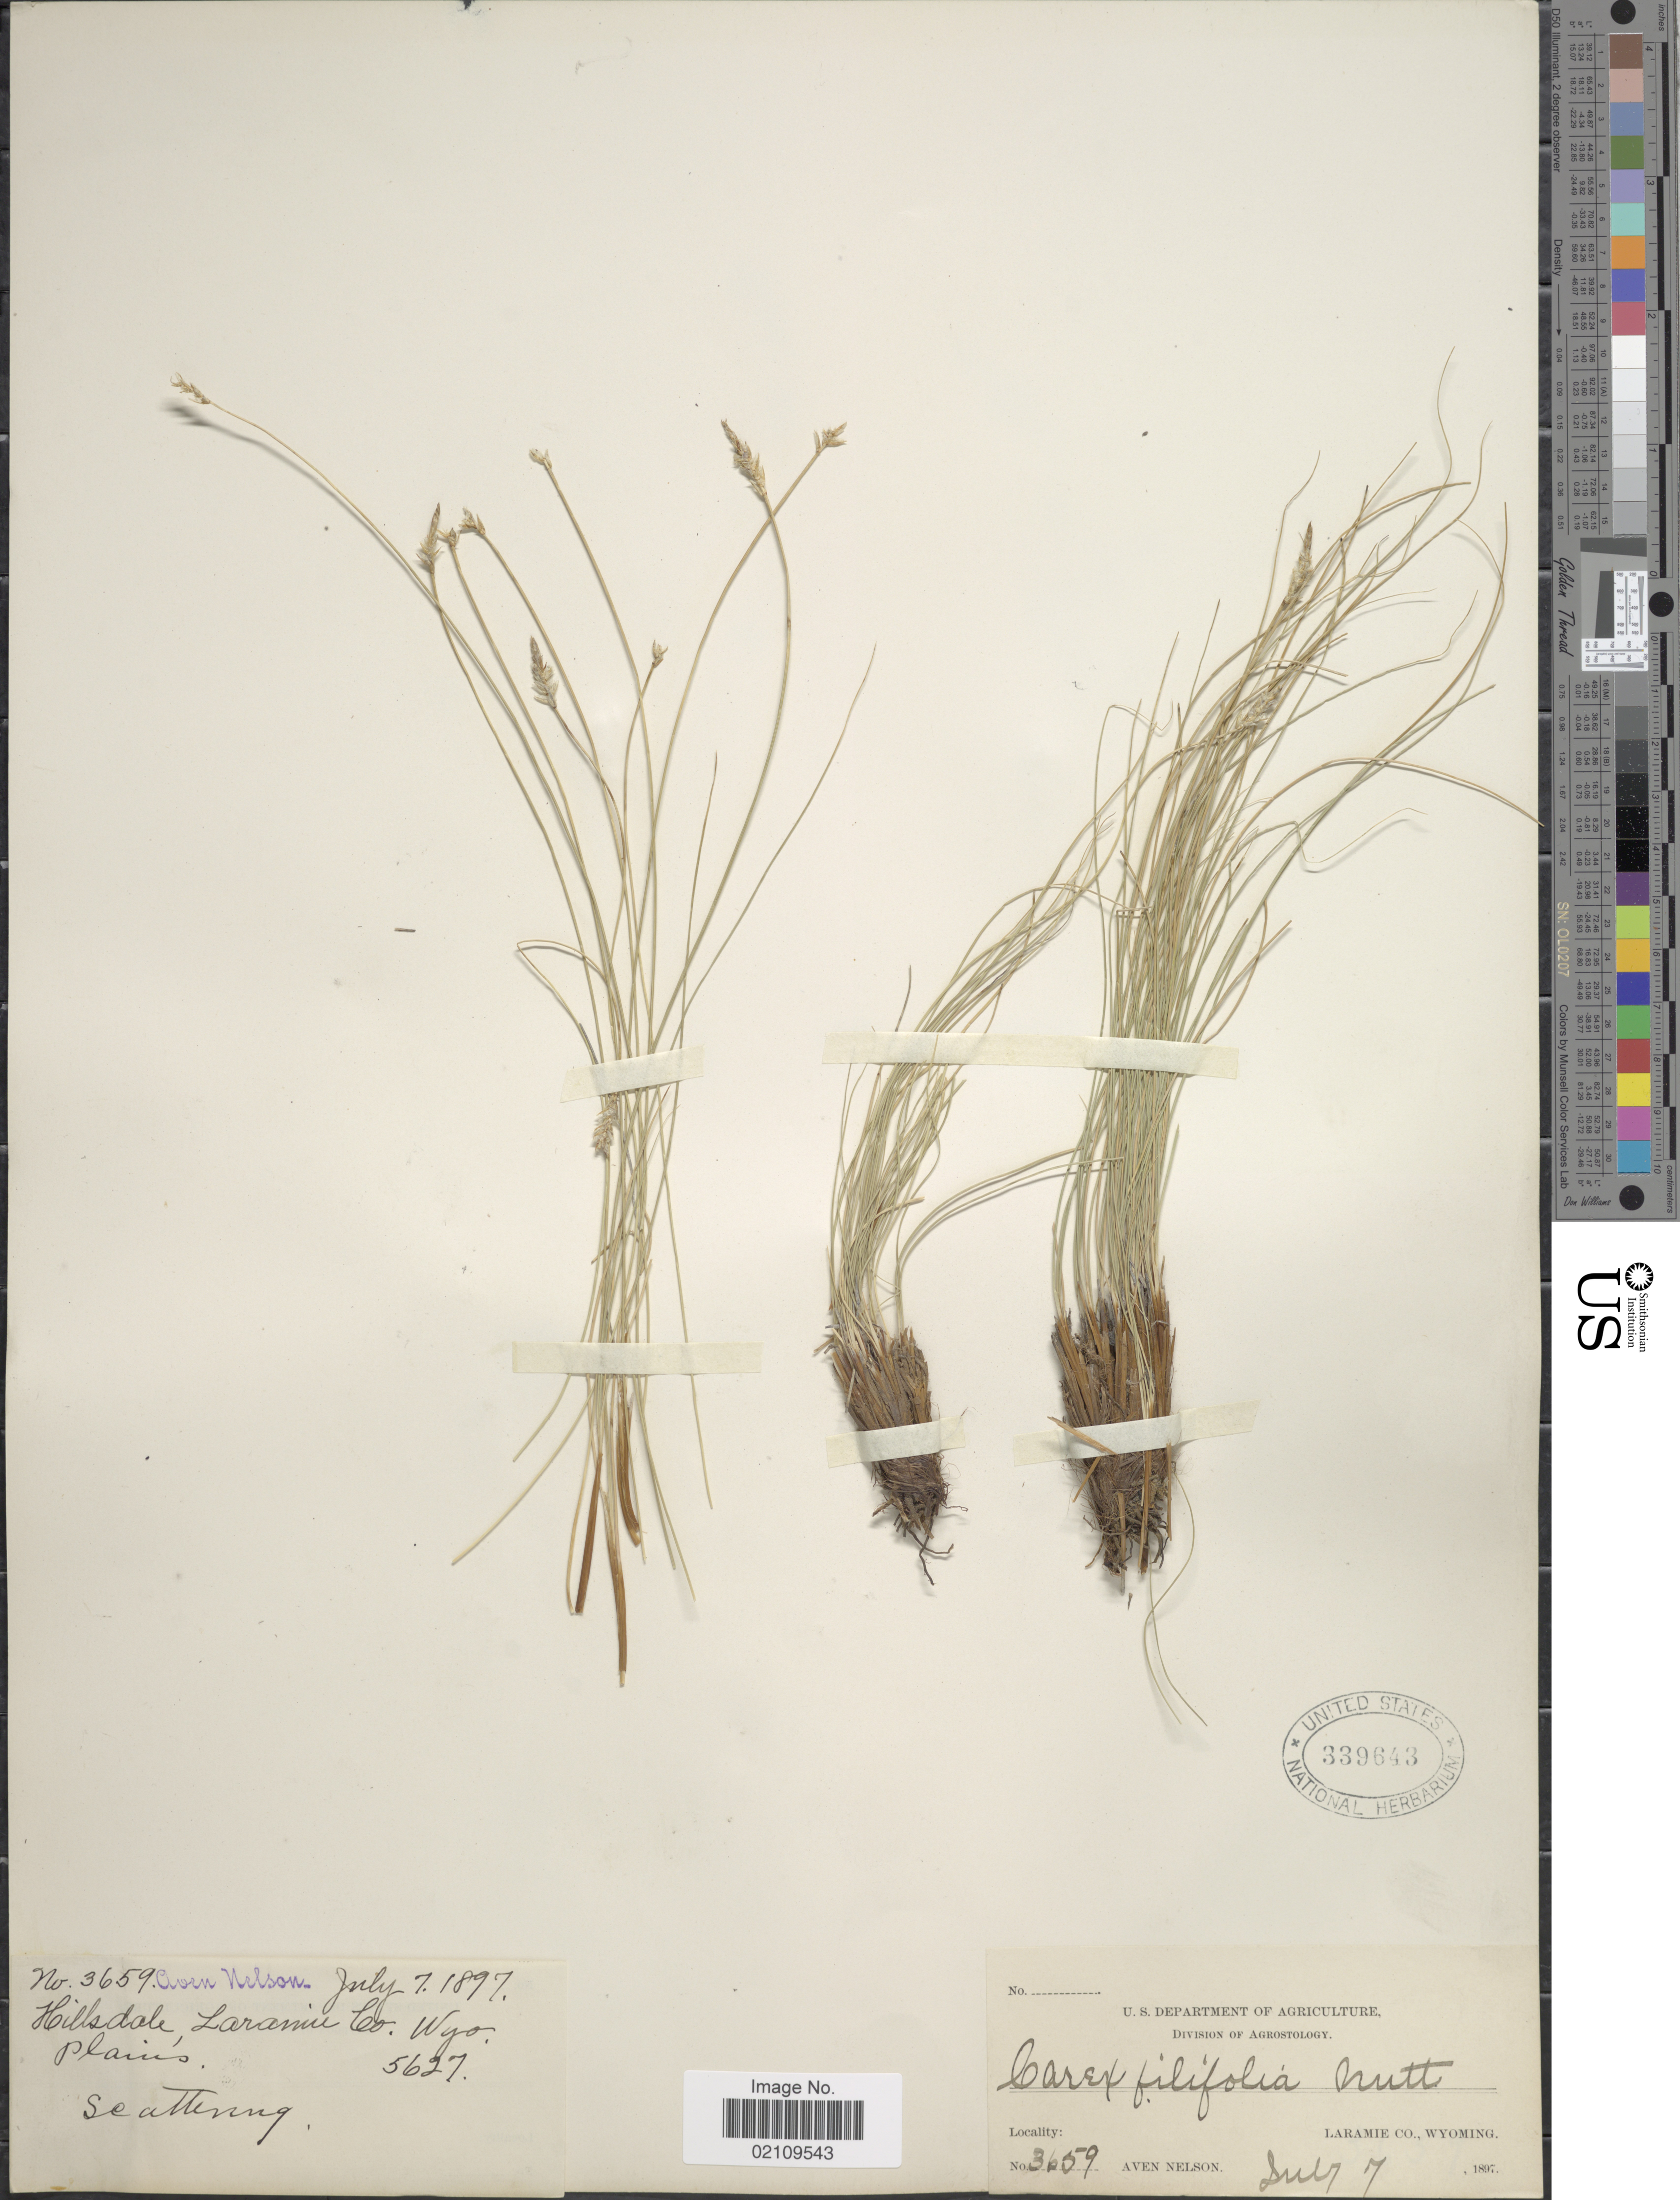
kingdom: Plantae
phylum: Tracheophyta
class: Liliopsida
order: Poales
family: Cyperaceae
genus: Carex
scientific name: Carex filifolia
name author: Nutt.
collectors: A. Nelson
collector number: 3659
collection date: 1897-07-07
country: United States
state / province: Wyoming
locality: Hillsdale, Laramie Co, Plains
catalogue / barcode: US 339643